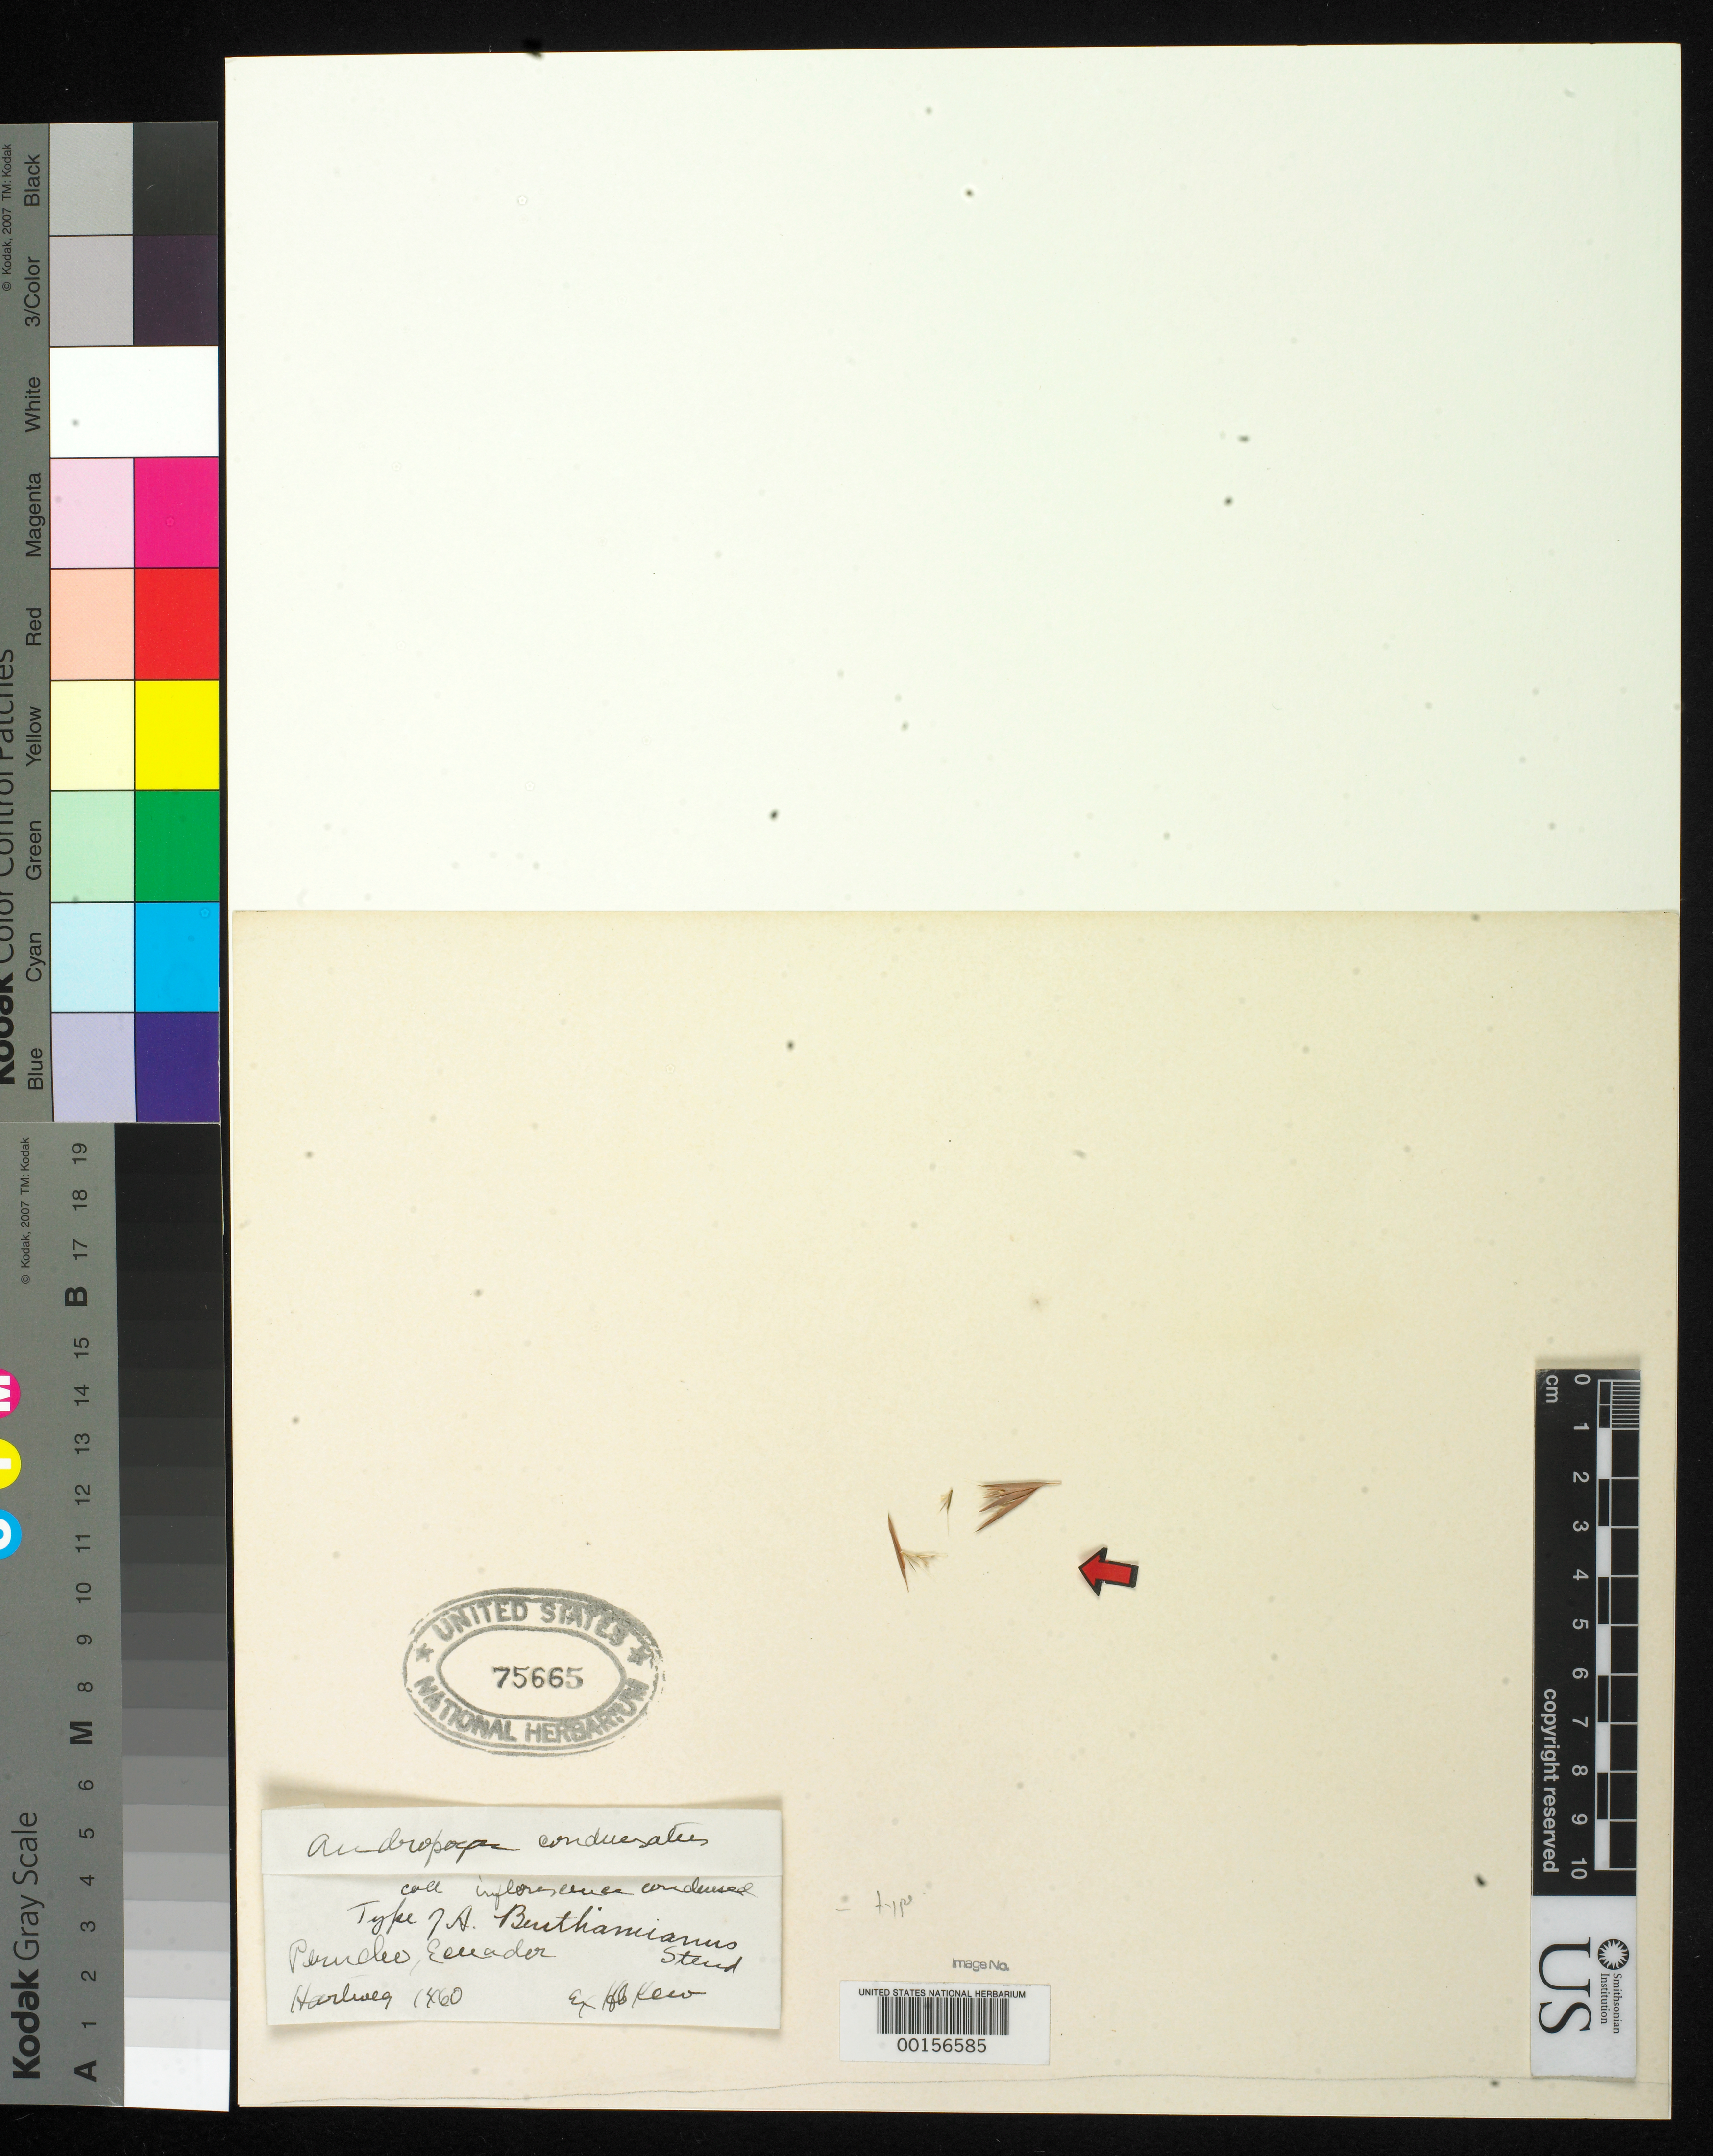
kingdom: Plantae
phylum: Tracheophyta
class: Liliopsida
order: Poales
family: Poaceae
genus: Andropogon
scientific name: Andropogon benthamianus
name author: Steud.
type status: Type Fragment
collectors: K. Hartweg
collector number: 1460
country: Ecuador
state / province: Pichincha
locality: Quito.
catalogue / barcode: US 75665